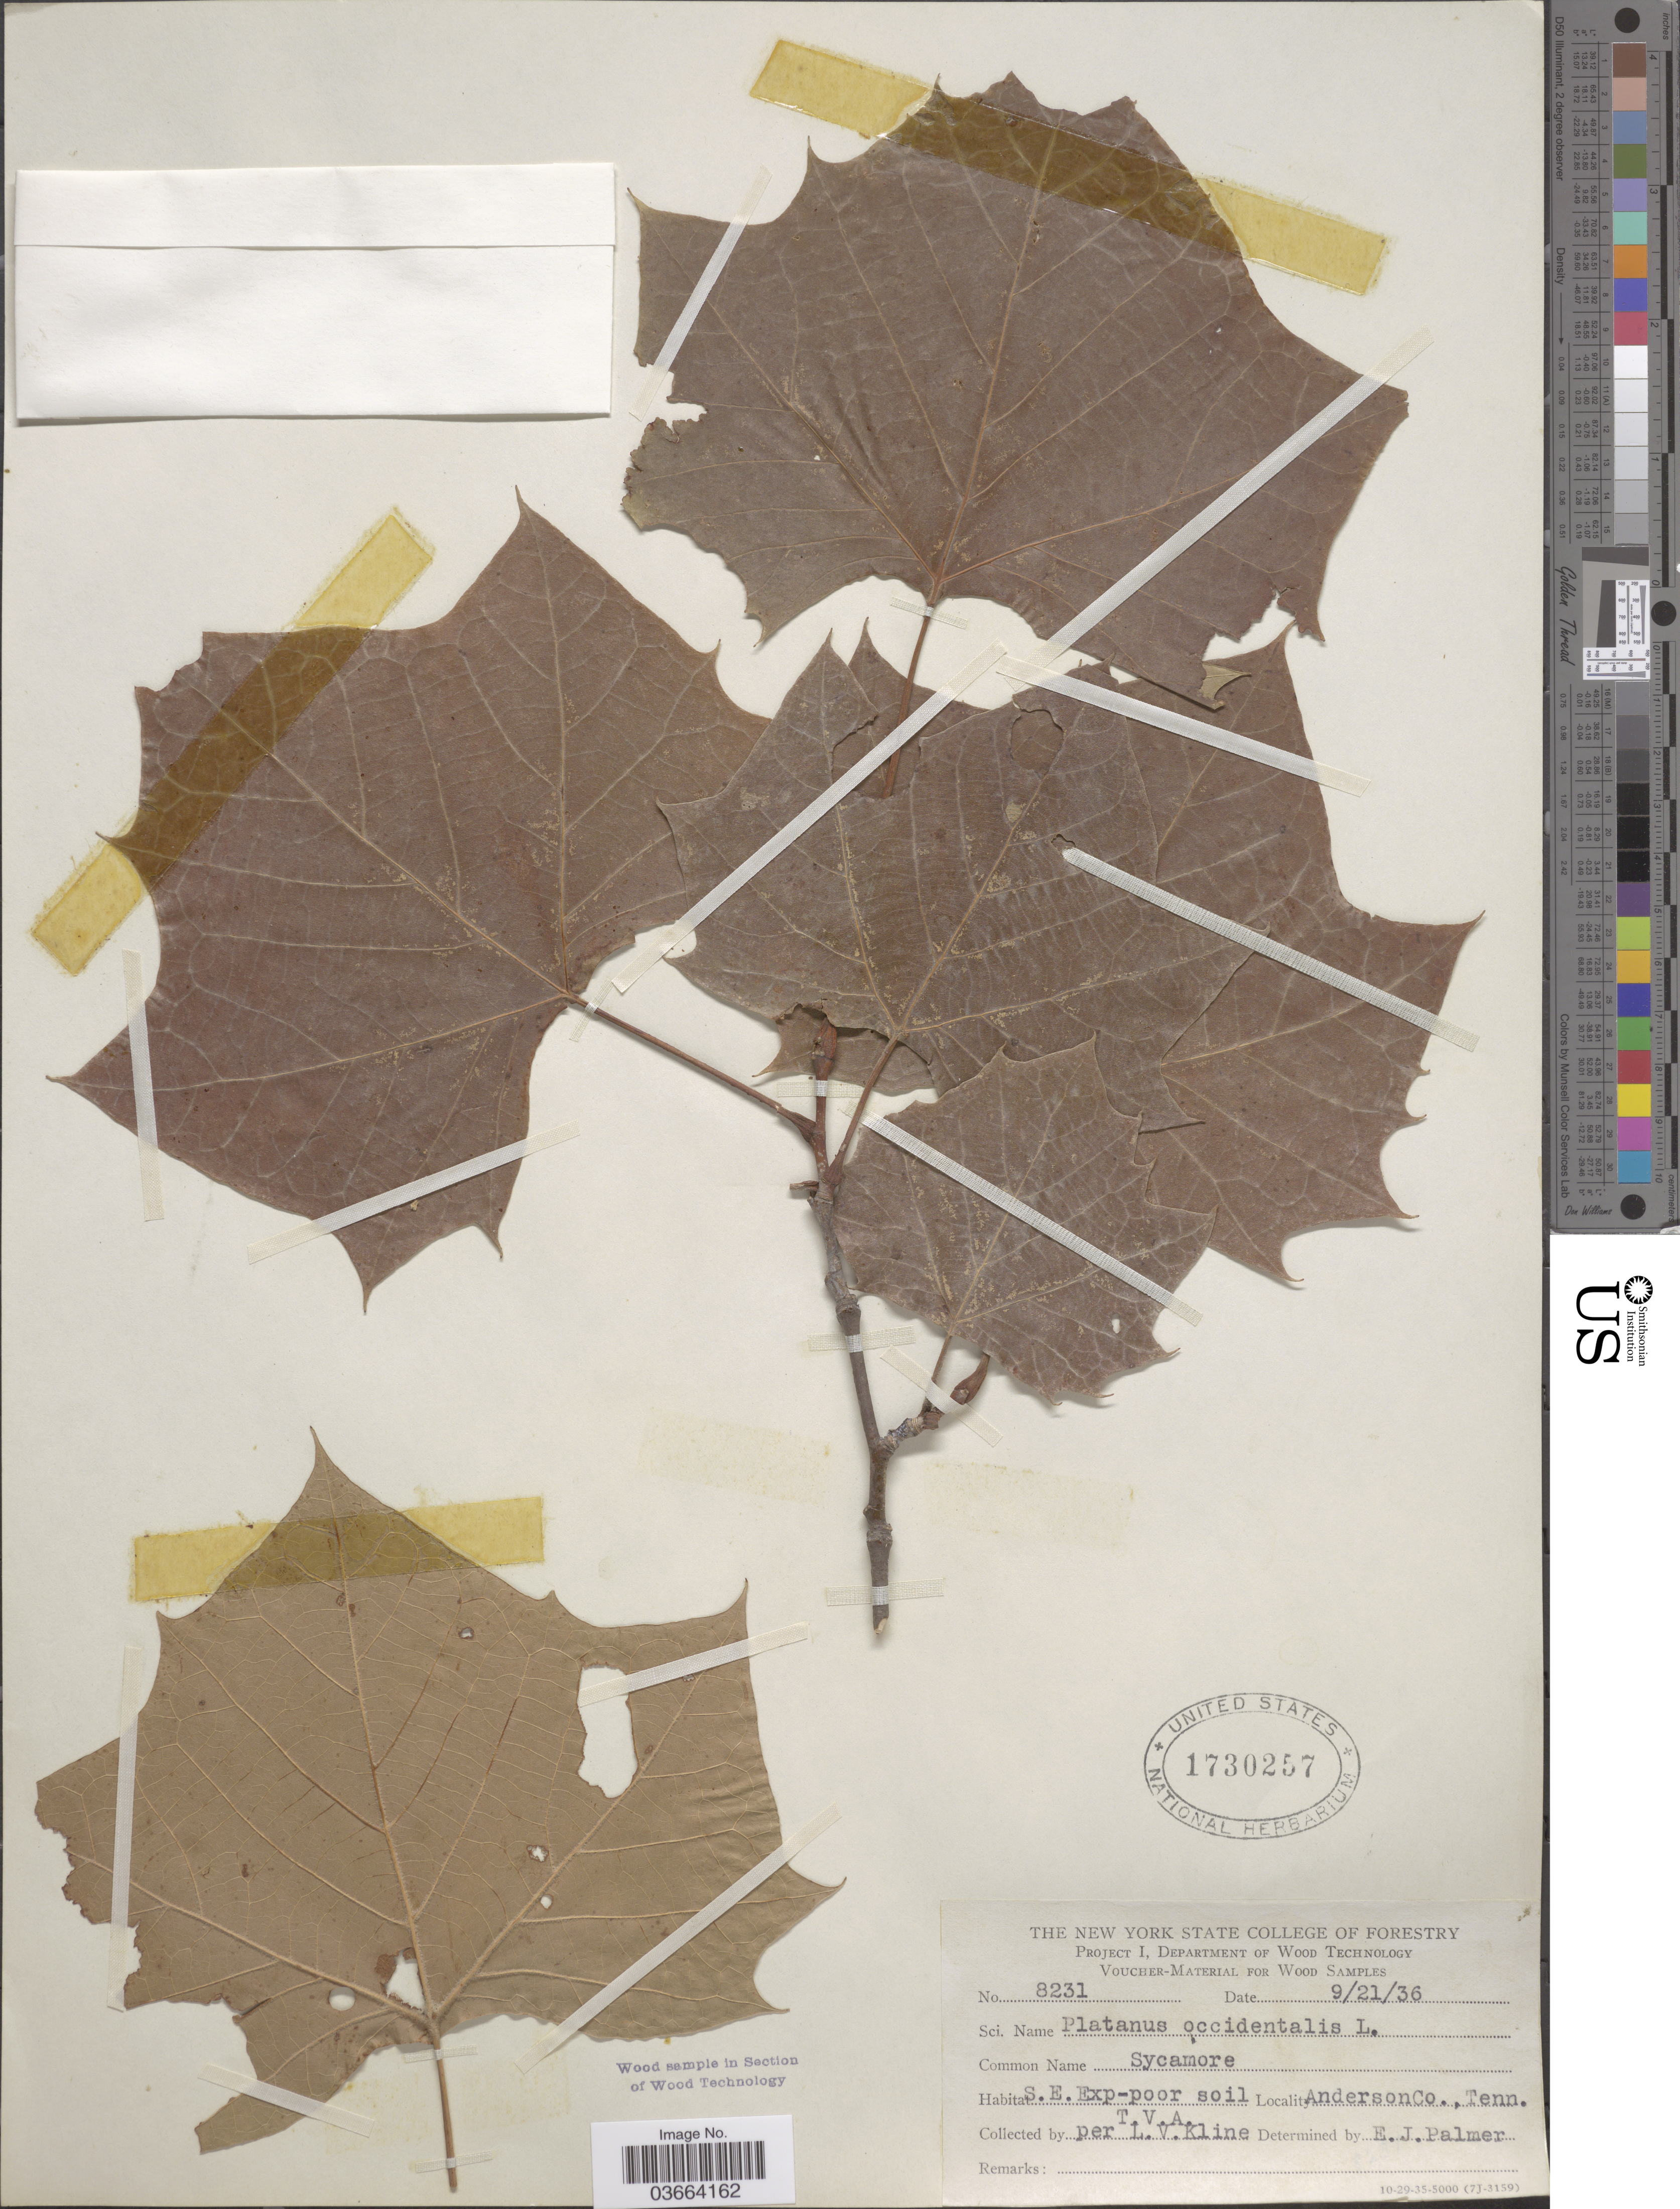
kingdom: Plantae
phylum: Tracheophyta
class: Magnoliopsida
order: Proteales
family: Platanaceae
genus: Platanus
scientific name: Platanus occidentalis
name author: L.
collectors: L. Kline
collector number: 8231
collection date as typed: Transcribed d/m/y: 21/9/36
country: United States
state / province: Tennessee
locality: S.E. Exp-poor soil. Anderson Co.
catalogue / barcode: US 1730257